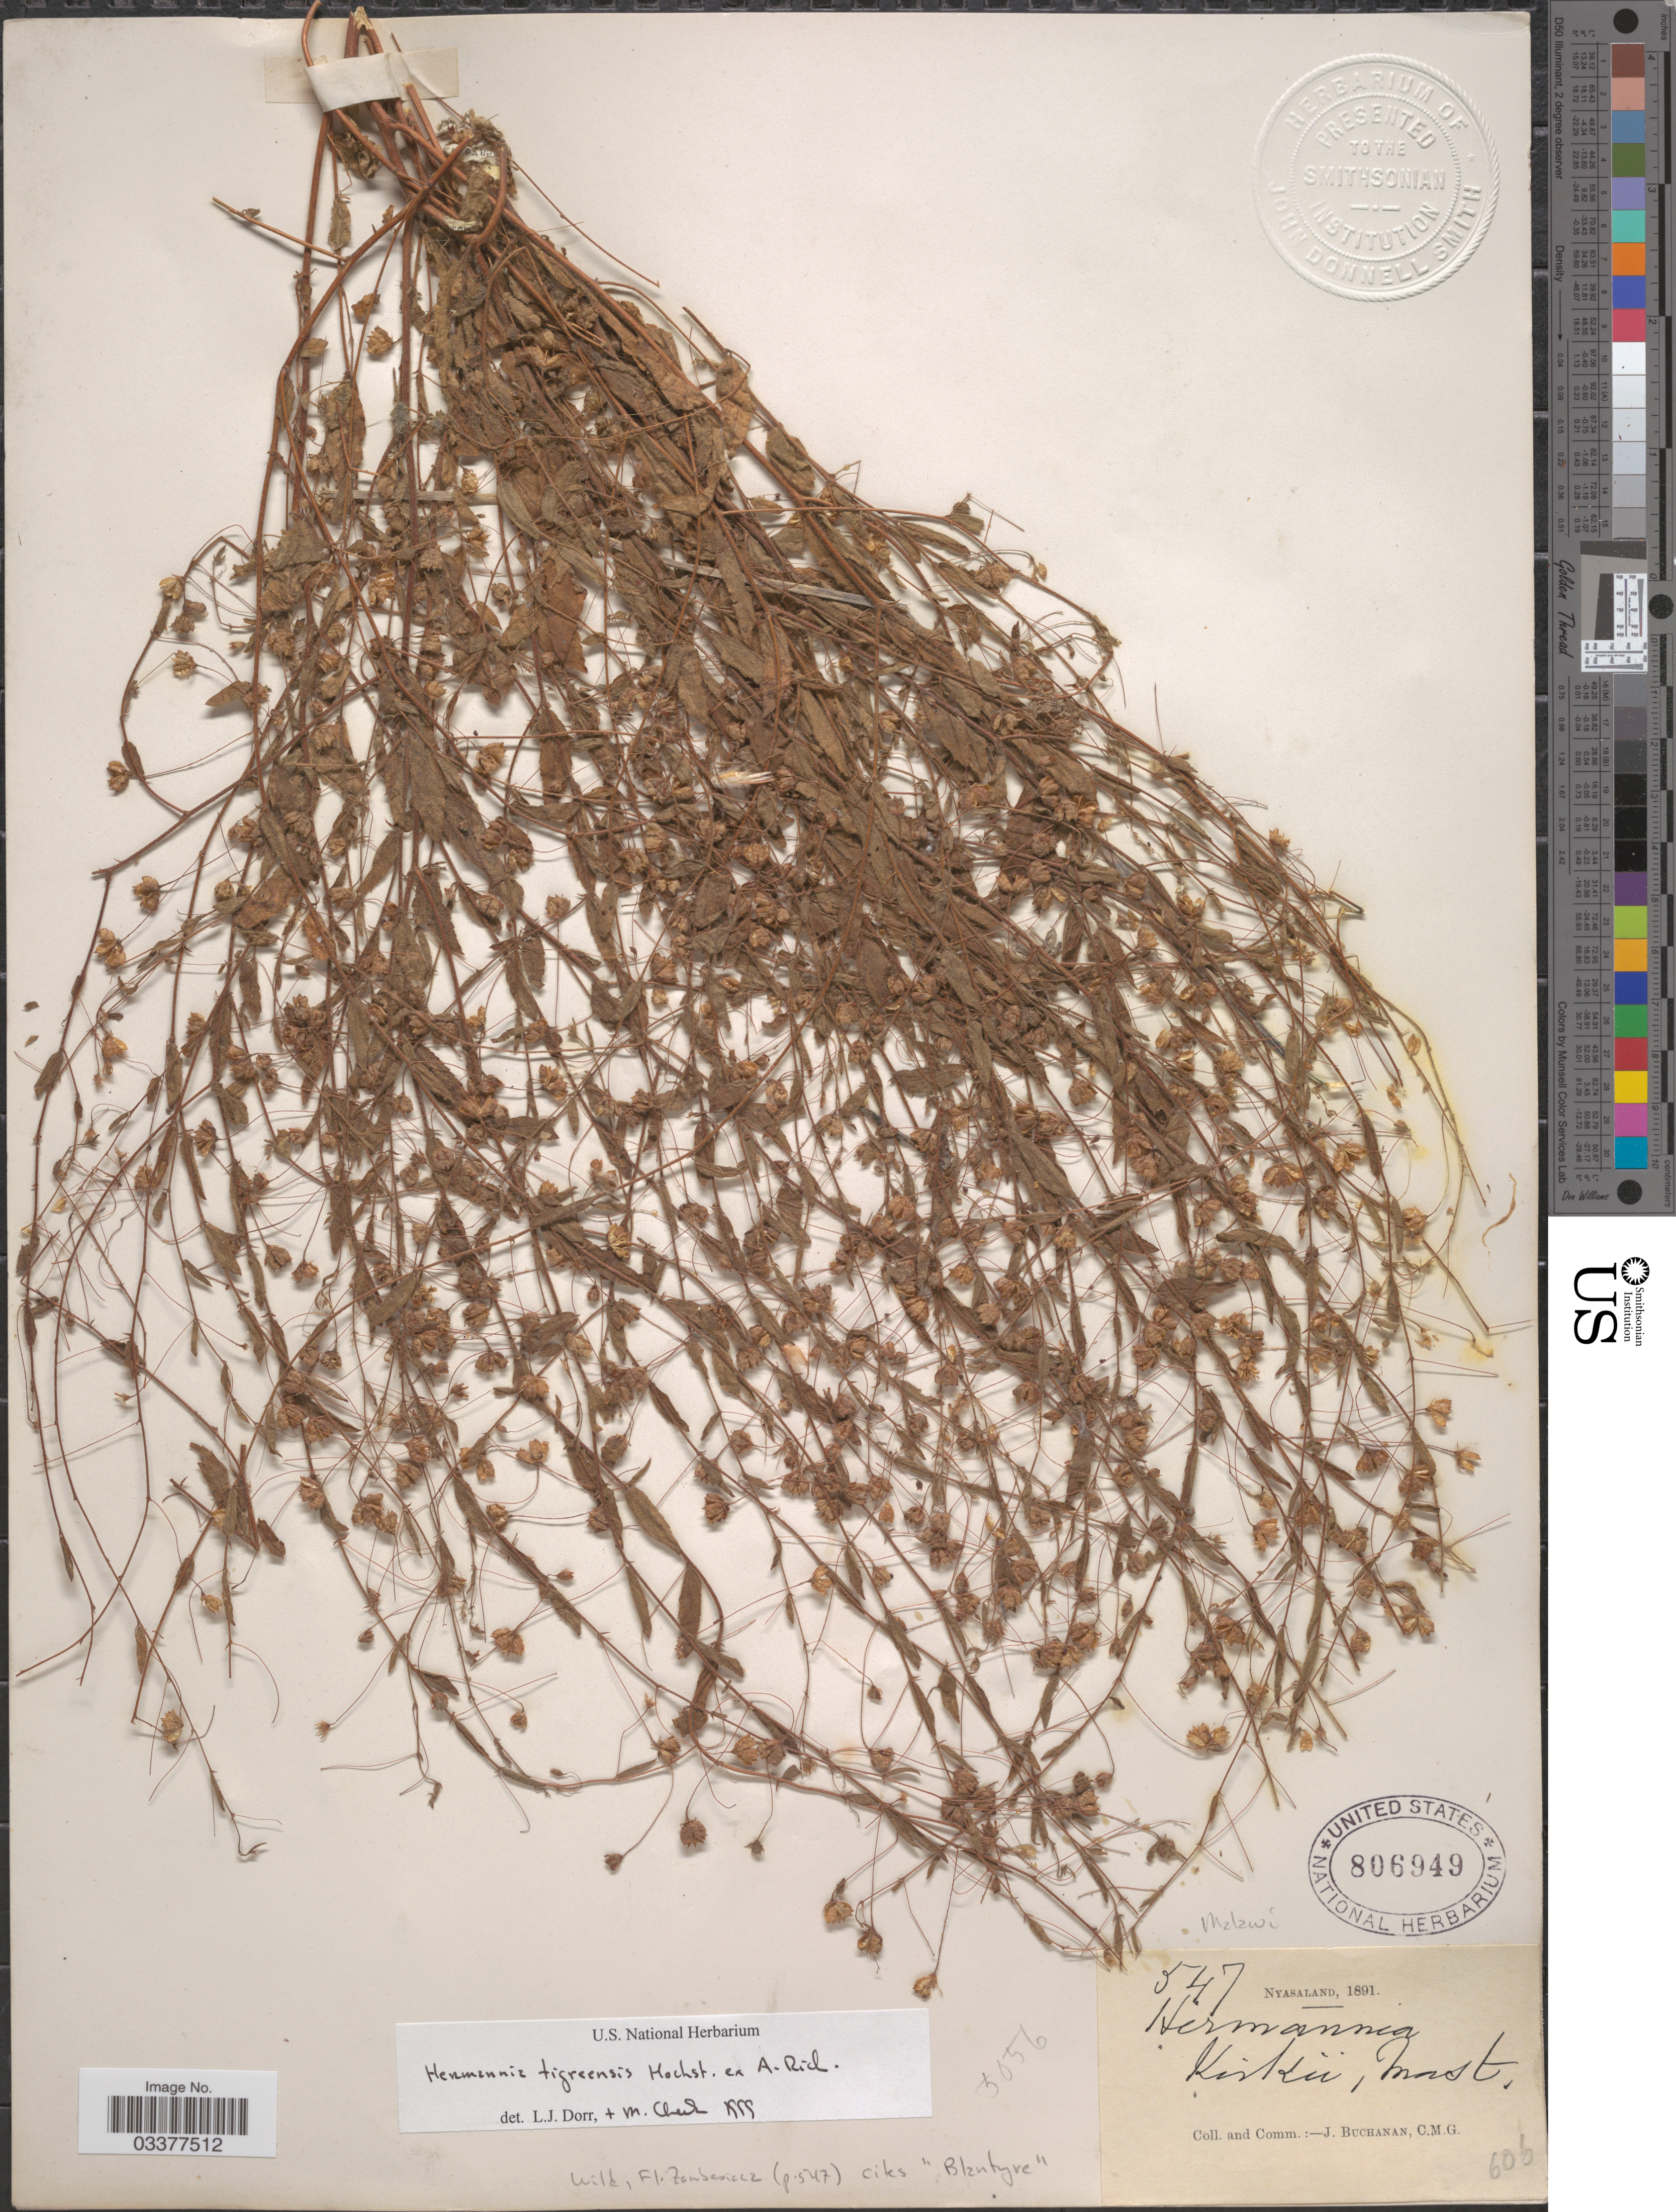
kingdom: Plantae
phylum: Tracheophyta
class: Magnoliopsida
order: Malvales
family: Malvaceae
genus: Hermannia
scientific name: Hermannia tigreensis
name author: Hochst. ex A. Rich.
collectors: J. Buchanan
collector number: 547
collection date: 1891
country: Malawi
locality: Nyasaland.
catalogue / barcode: US 806949